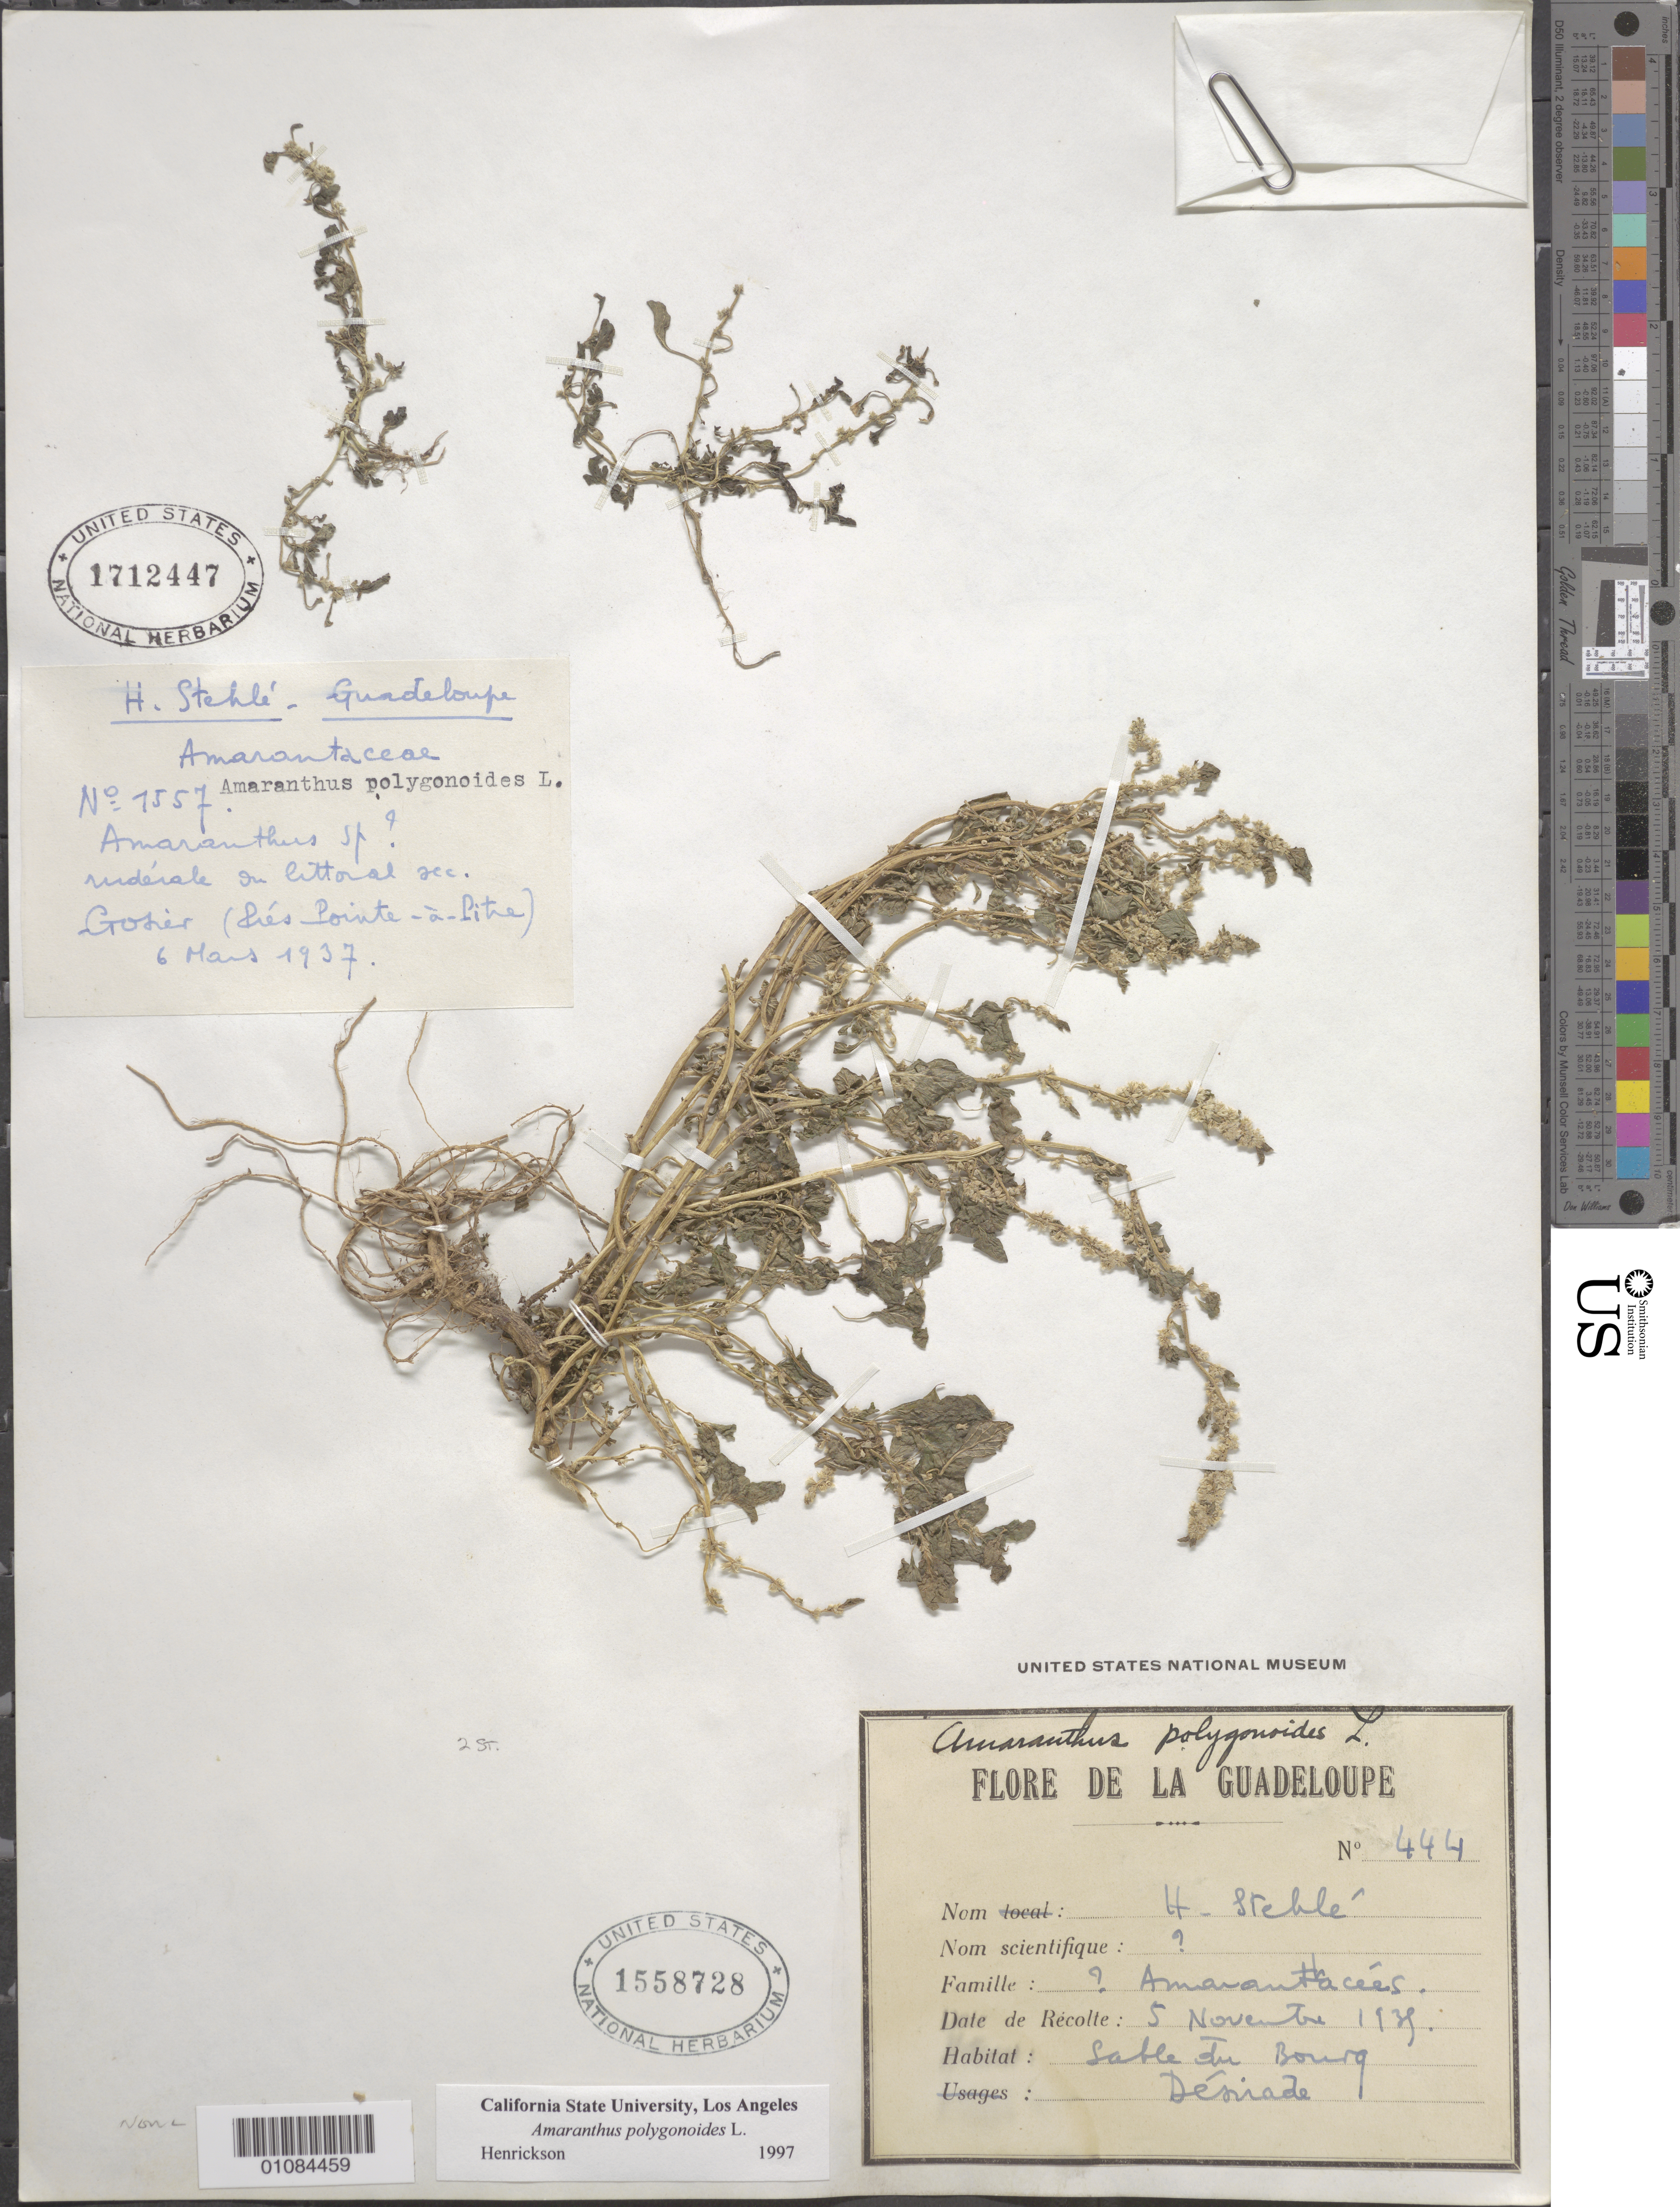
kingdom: Plantae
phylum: Tracheophyta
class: Magnoliopsida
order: Caryophyllales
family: Amaranthaceae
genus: Amaranthus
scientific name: Amaranthus polygonoides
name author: L.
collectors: H. Stehlé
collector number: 444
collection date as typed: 05 Nov 1938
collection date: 1938-11-05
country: Guadeloupe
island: La Désirade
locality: Sable du Bourg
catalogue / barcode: US 1558728